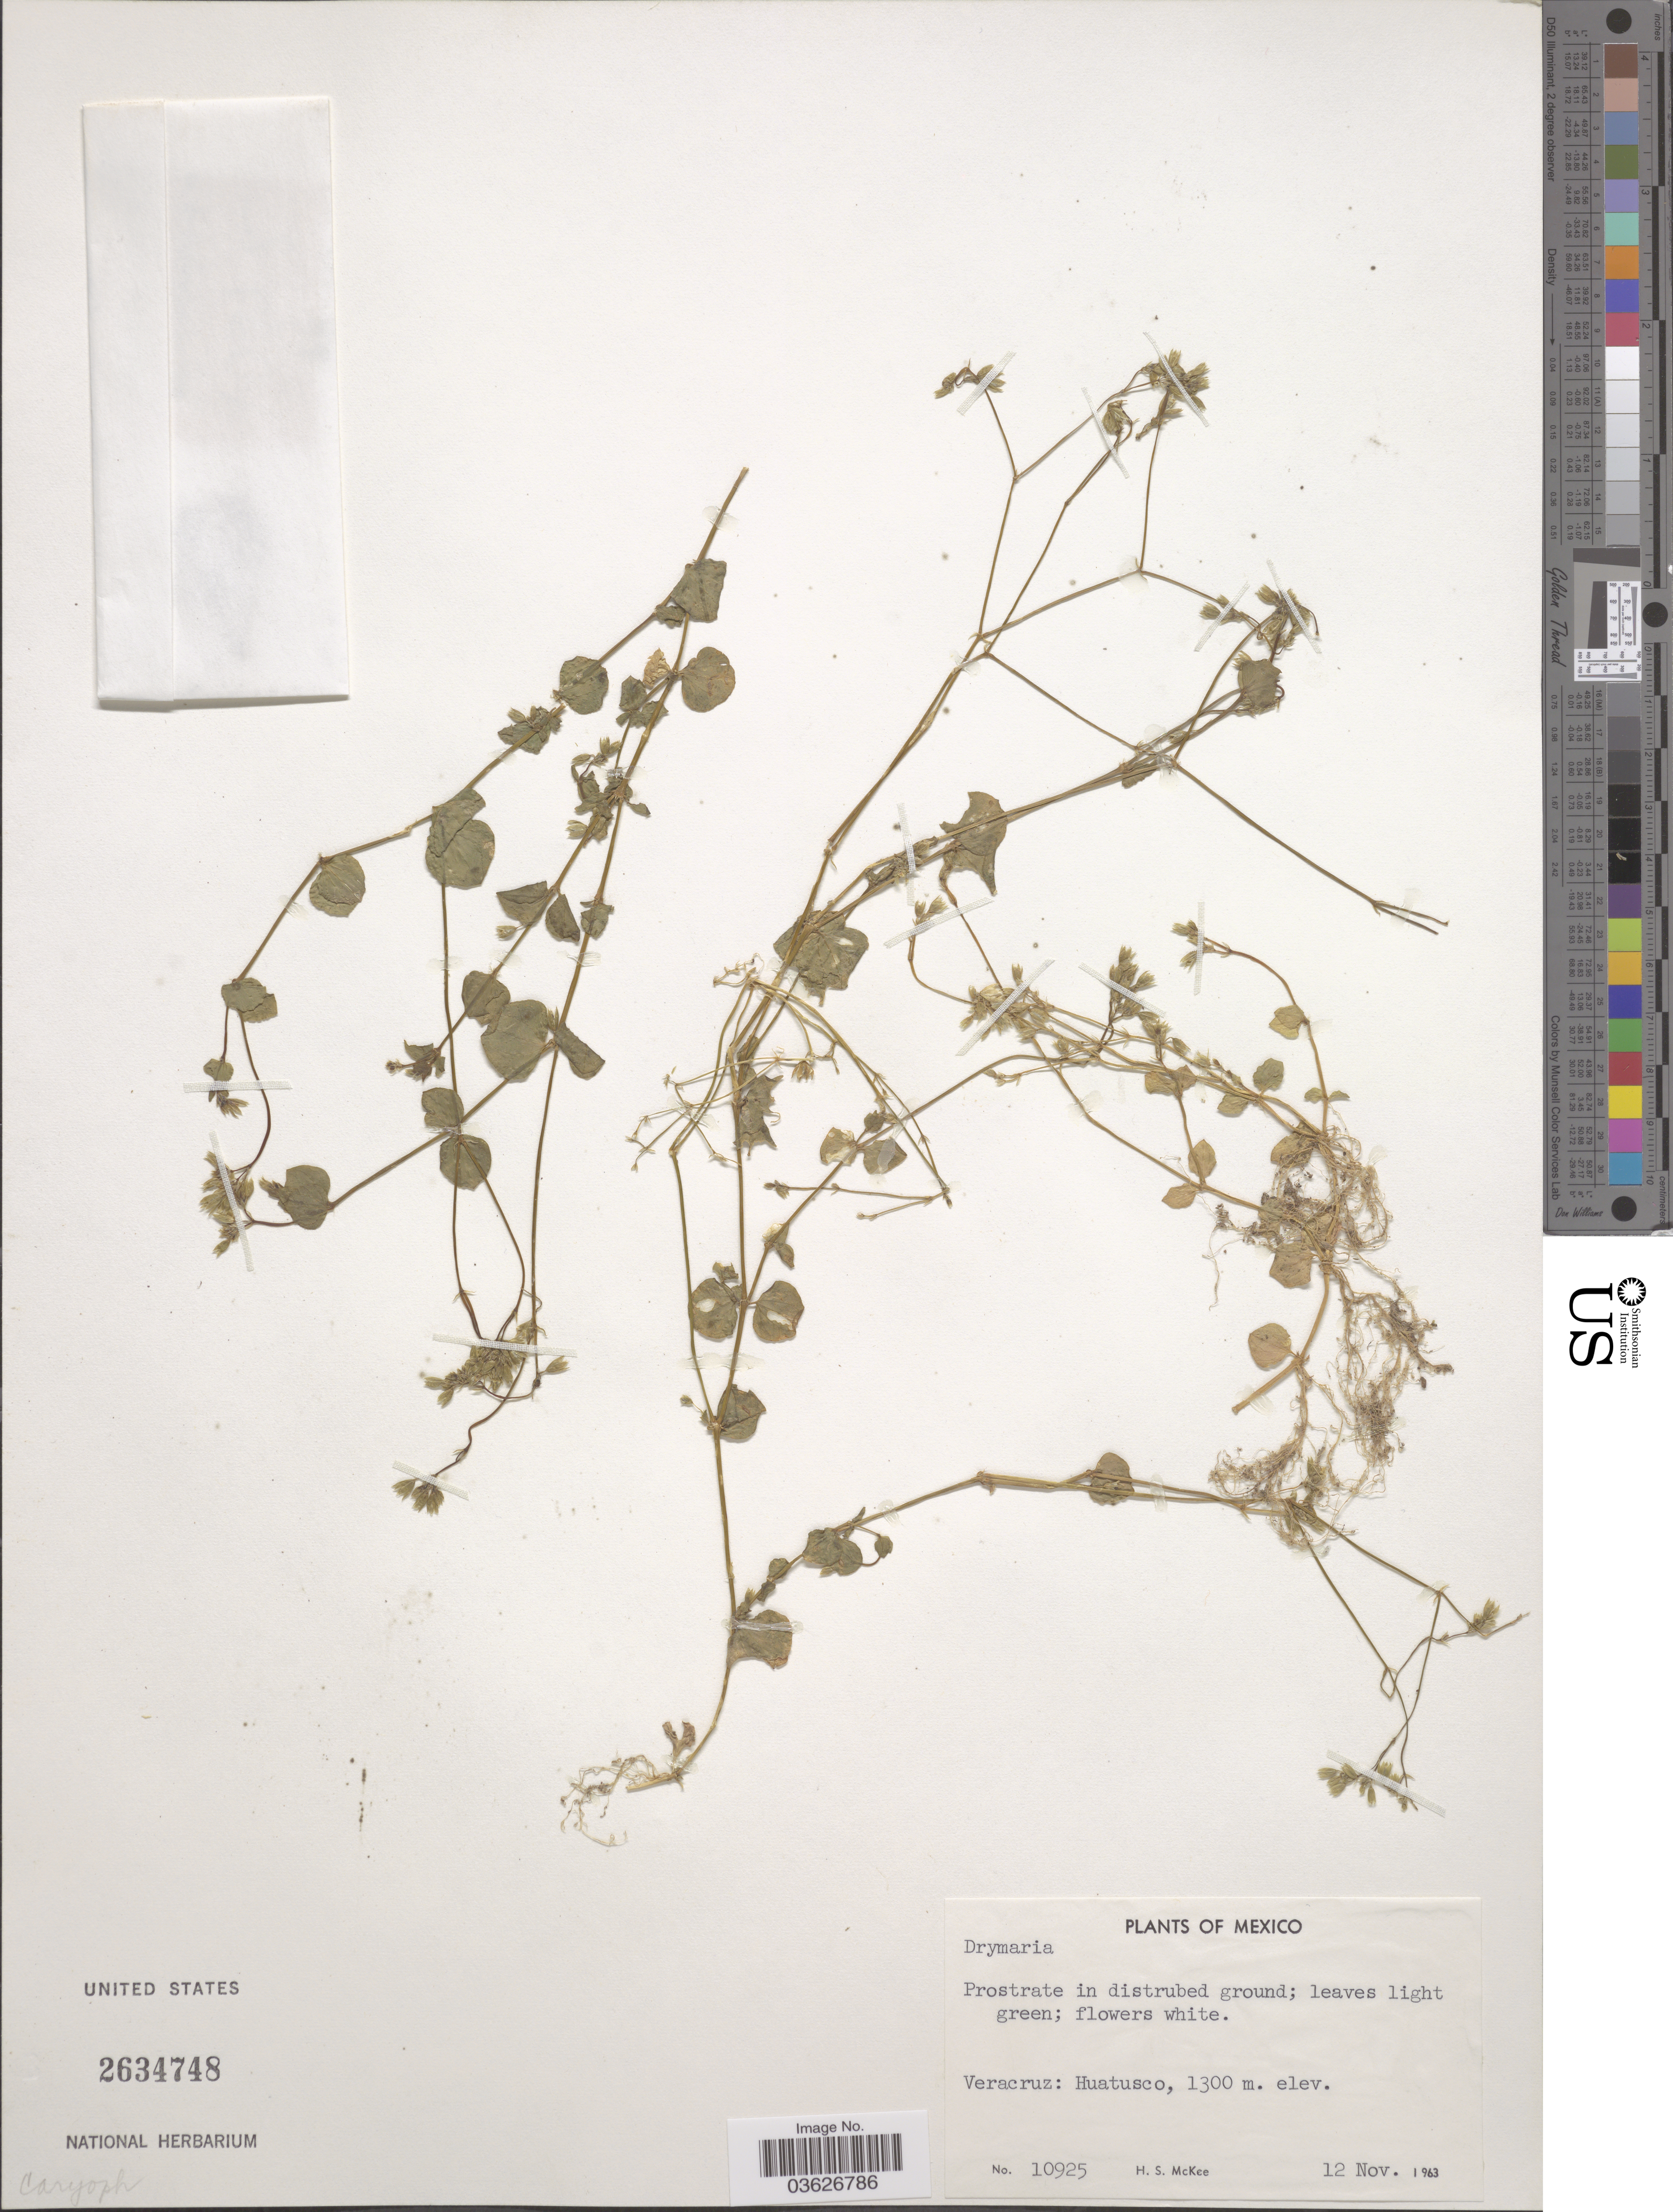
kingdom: Plantae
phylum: Tracheophyta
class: Magnoliopsida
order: Caryophyllales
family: Caryophyllaceae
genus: Drymaria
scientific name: Drymaria sp.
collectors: H. S. McKee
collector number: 10925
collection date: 1963-11-12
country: Mexico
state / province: Veracruz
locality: Veracruz: Huatusco.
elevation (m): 1300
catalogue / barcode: US 2634748